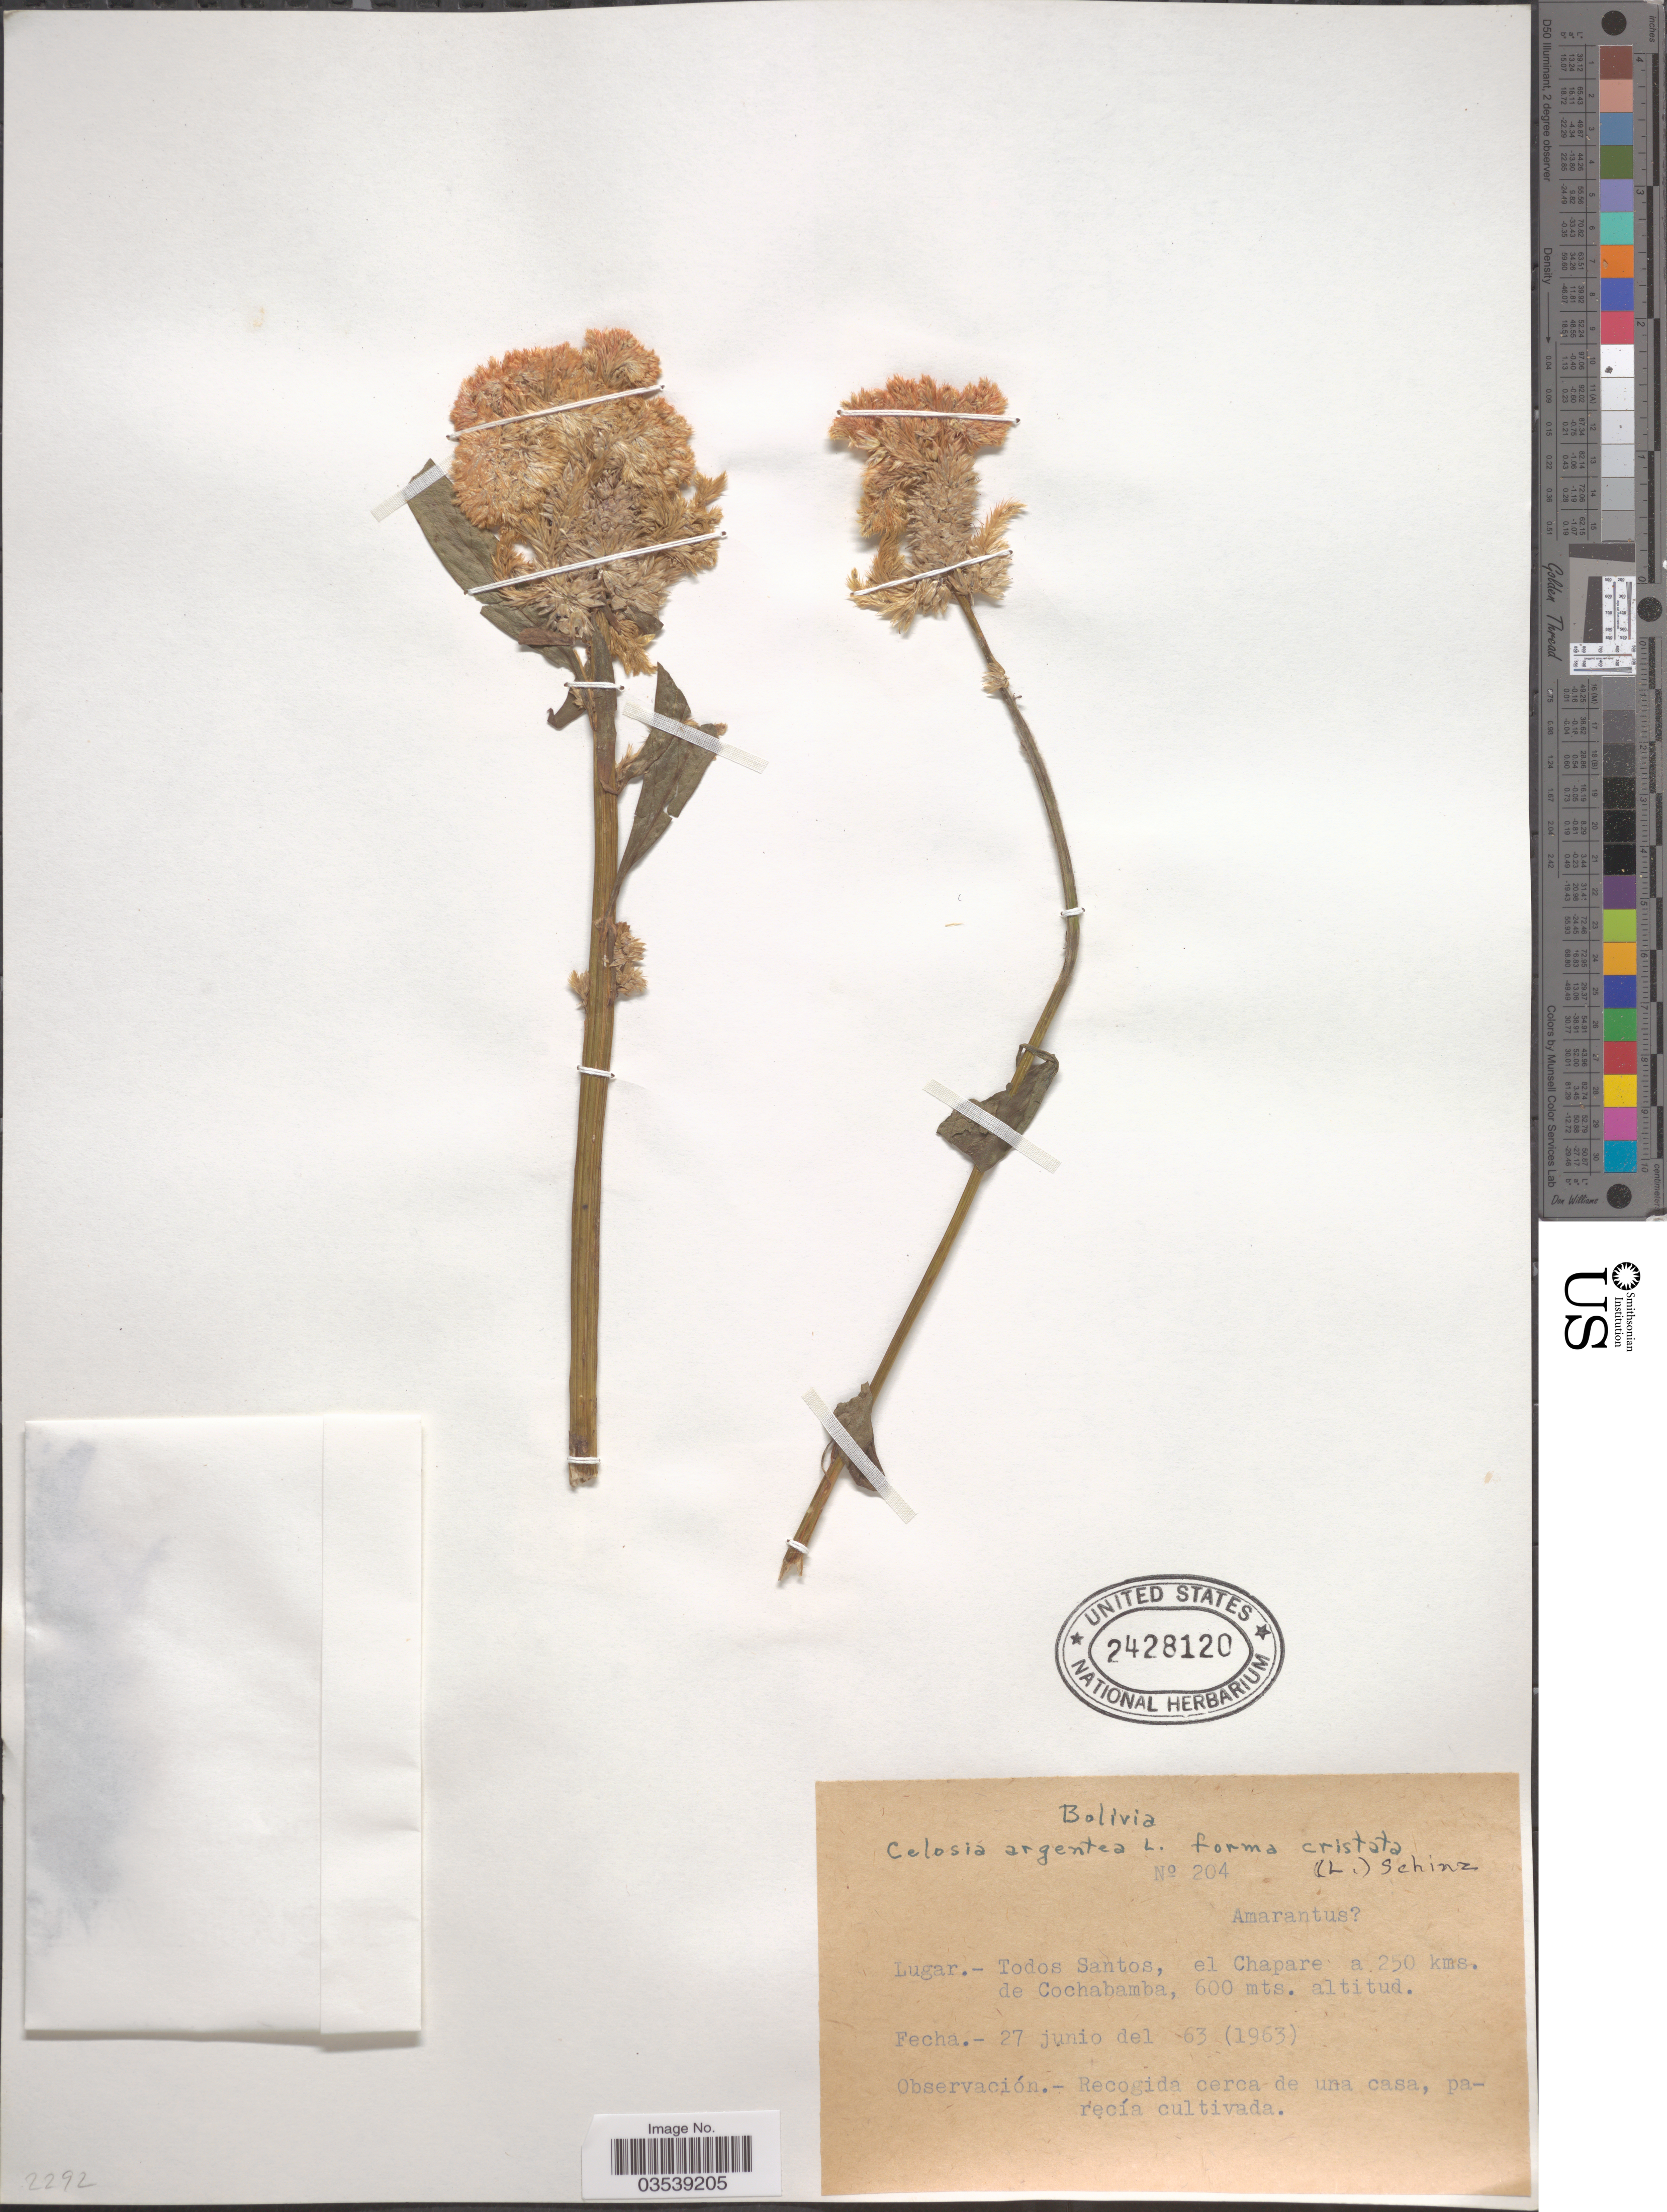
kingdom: Plantae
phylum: Tracheophyta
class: Magnoliopsida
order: Caryophyllales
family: Amaranthaceae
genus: Celosia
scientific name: Celosia argentea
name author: L.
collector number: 204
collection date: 1963-06-27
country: Bolivia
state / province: Cochabamba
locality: Todos Santos, el Chapare a 250 kms. de Cochabamba.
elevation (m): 600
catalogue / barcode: US 2428120